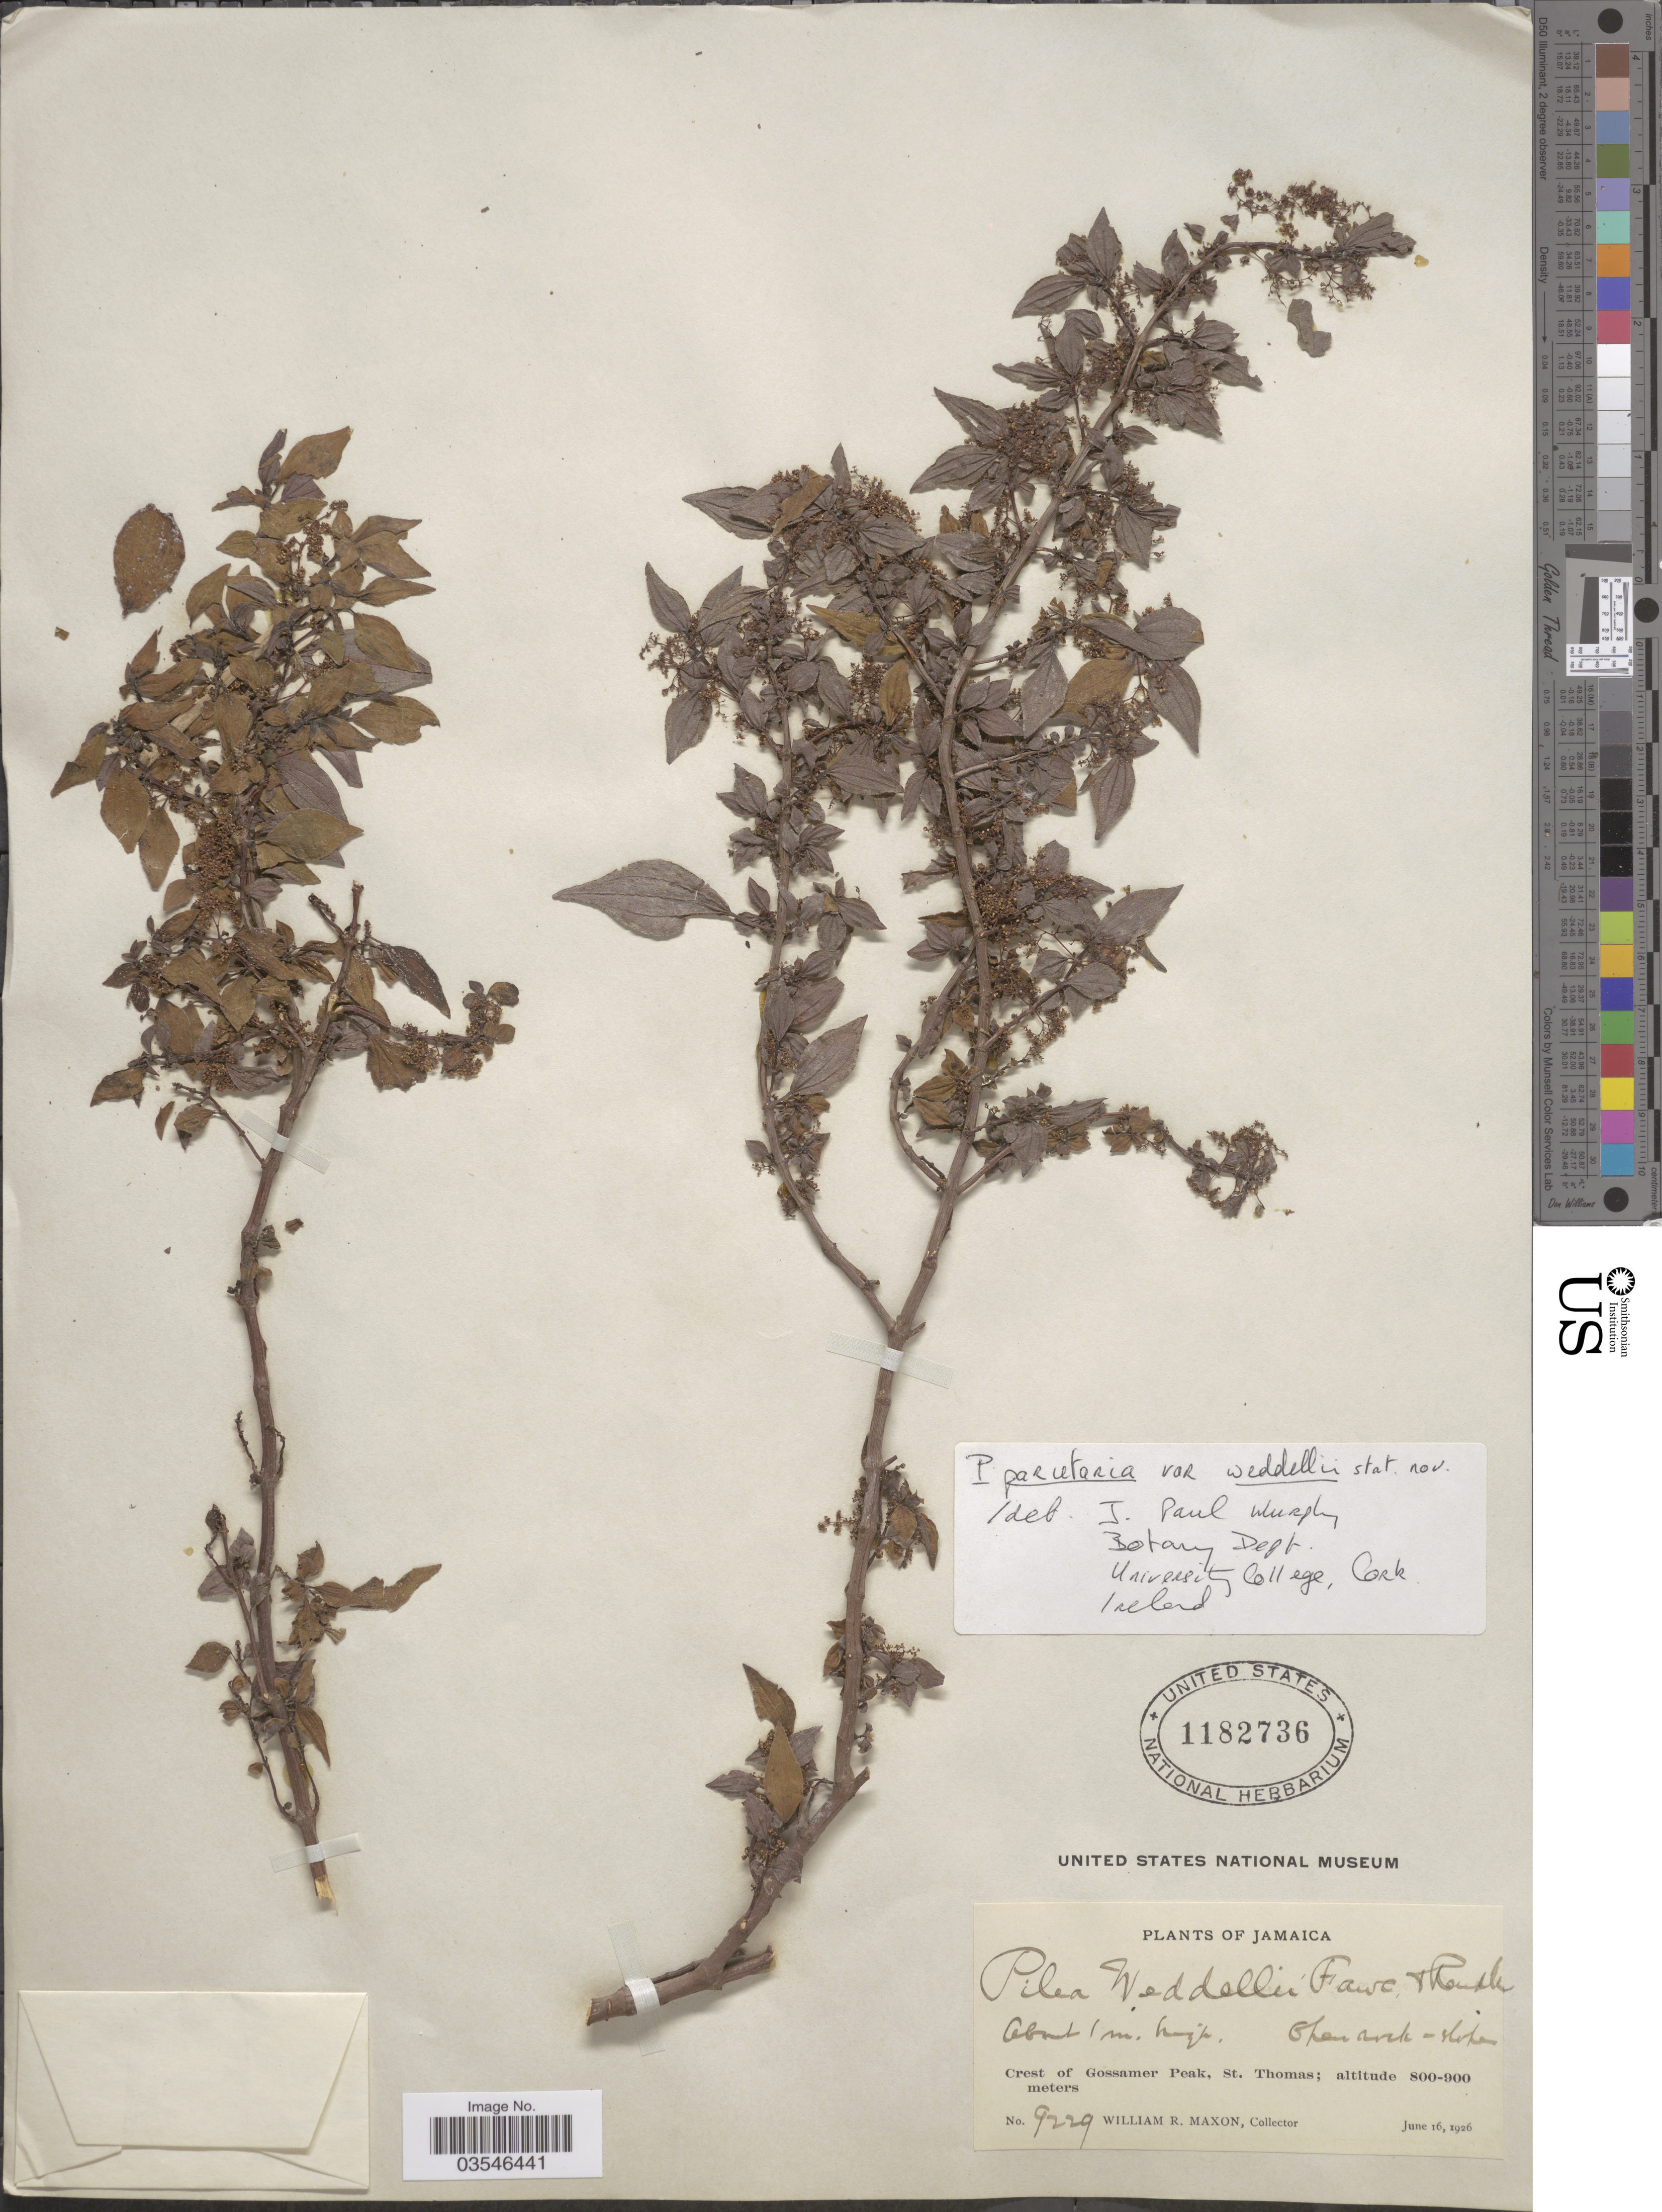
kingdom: Plantae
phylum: Tracheophyta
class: Magnoliopsida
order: Rosales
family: Urticaceae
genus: Pilea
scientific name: Pilea weddellii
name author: Fawc. & Rendle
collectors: W. R. Maxon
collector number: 9229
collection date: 1926-06-16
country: Jamaica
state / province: Saint Thomas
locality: Crest of Gossamer Peak, St. Thomas.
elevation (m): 800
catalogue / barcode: US 1182736